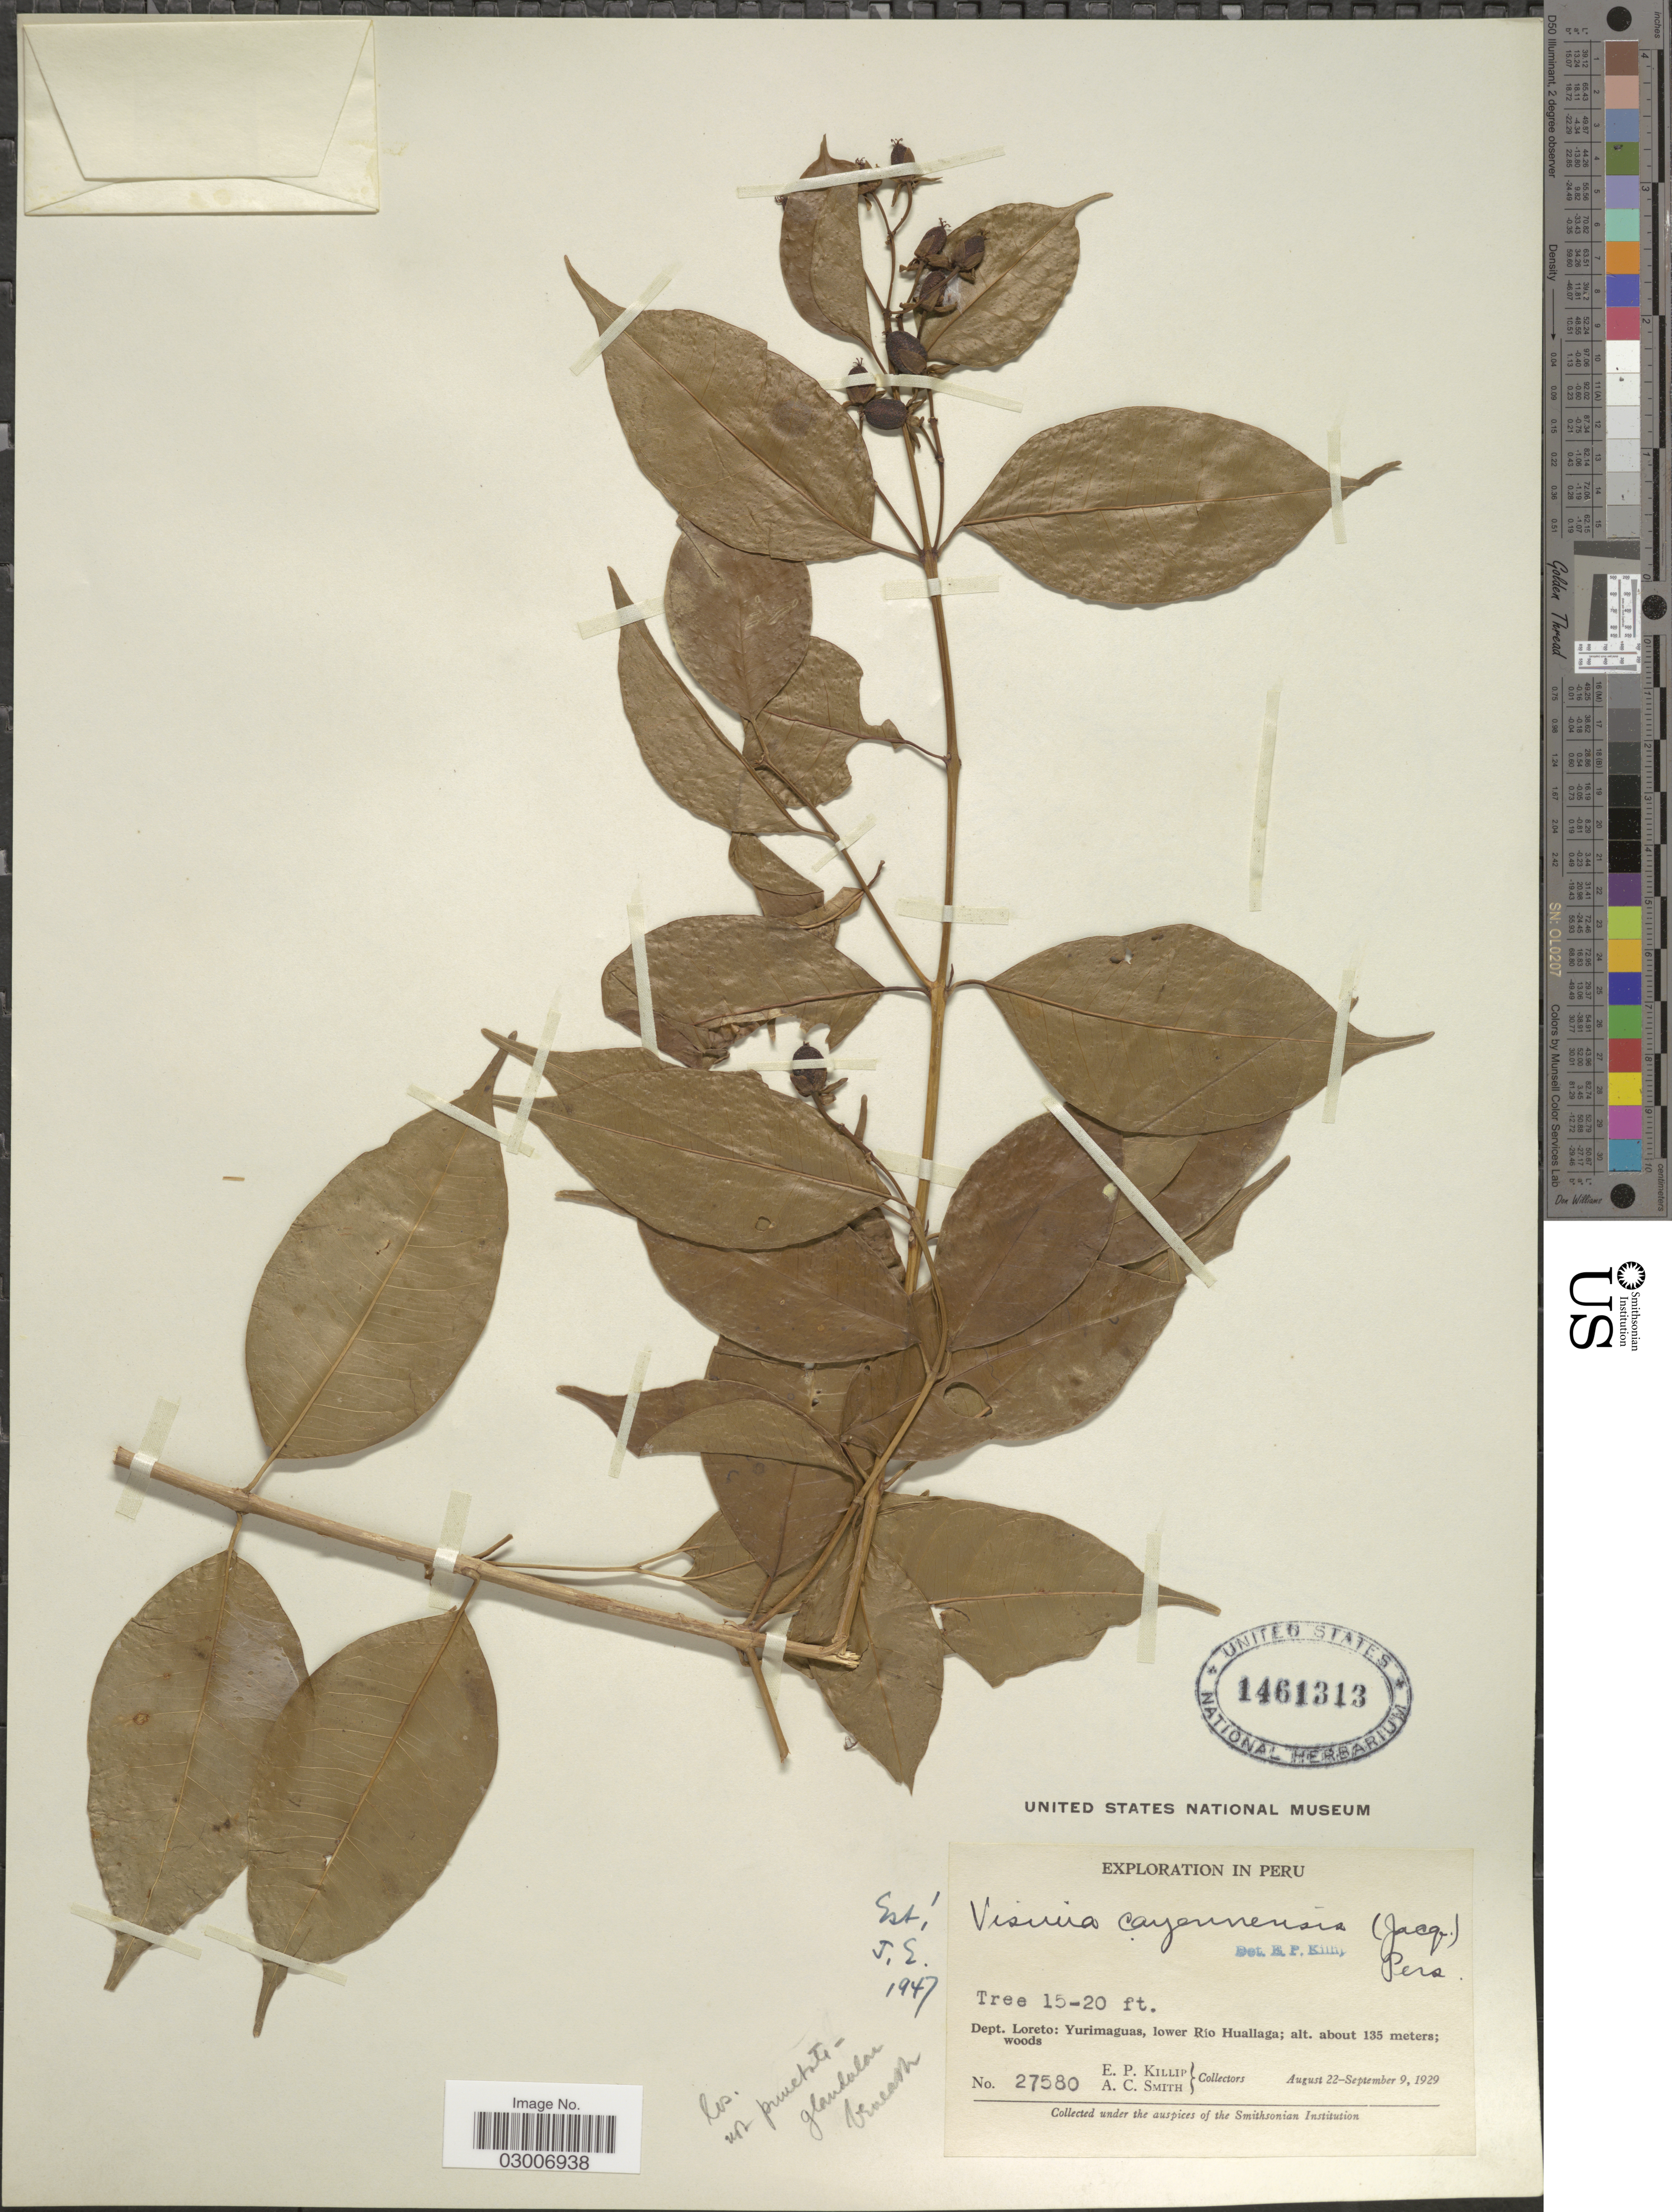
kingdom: Plantae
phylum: Tracheophyta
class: Magnoliopsida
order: Malpighiales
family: Hypericaceae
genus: Vismia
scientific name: Vismia plicatifolia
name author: Hochr.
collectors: E. P. Killip & A. C. Smith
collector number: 27580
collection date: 1929-08-22/1929-09-09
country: Peru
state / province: Loreto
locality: Dept. Loreto: Yurimaguas, lower Río Huallaga.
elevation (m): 135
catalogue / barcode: US 1461313